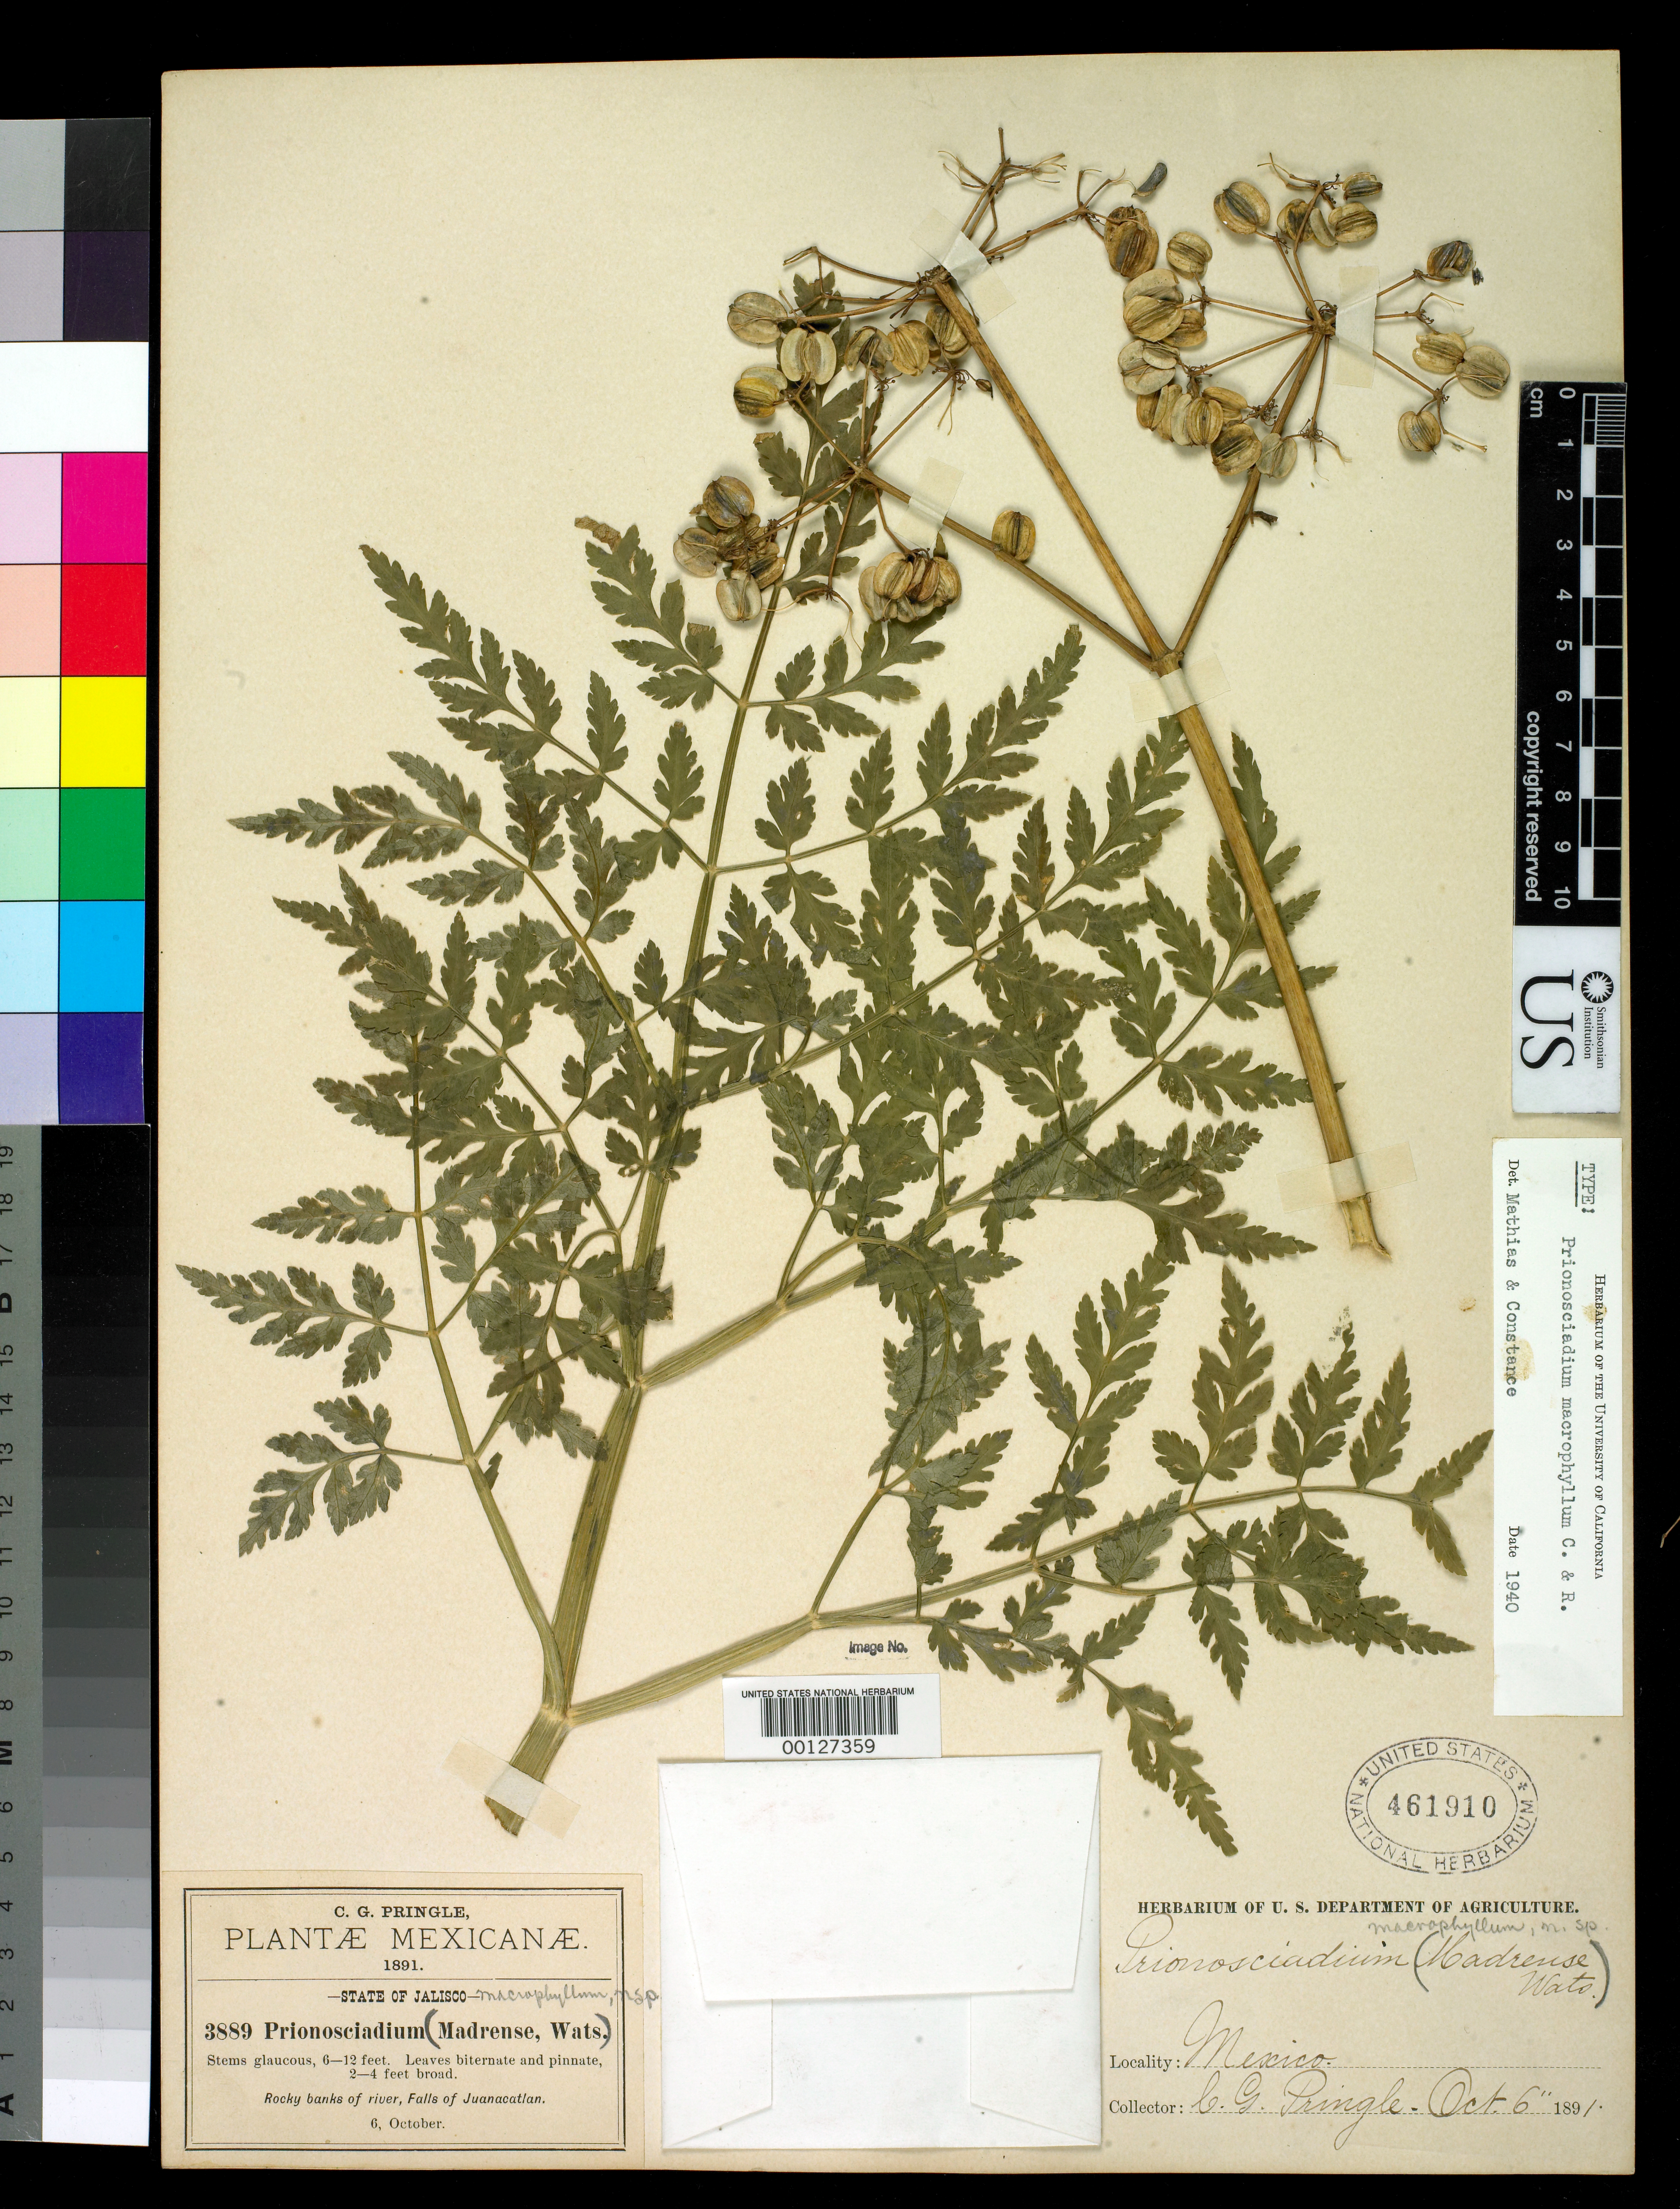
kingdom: Plantae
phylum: Tracheophyta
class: Magnoliopsida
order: Apiales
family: Apiaceae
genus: Prionosciadium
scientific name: Prionosciadium macrophyllum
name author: J.M. Coult. & Rose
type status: Type Collection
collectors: C. G. Pringle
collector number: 3889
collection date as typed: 06 Oct 1891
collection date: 1891-10-06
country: Mexico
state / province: Jalisco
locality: Rocky banks of river, Fall of Juananacatlan.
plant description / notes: Specimen annotated as "TYPE!" [=holotype] by Mathias & Constance (1940).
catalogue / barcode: US 461910